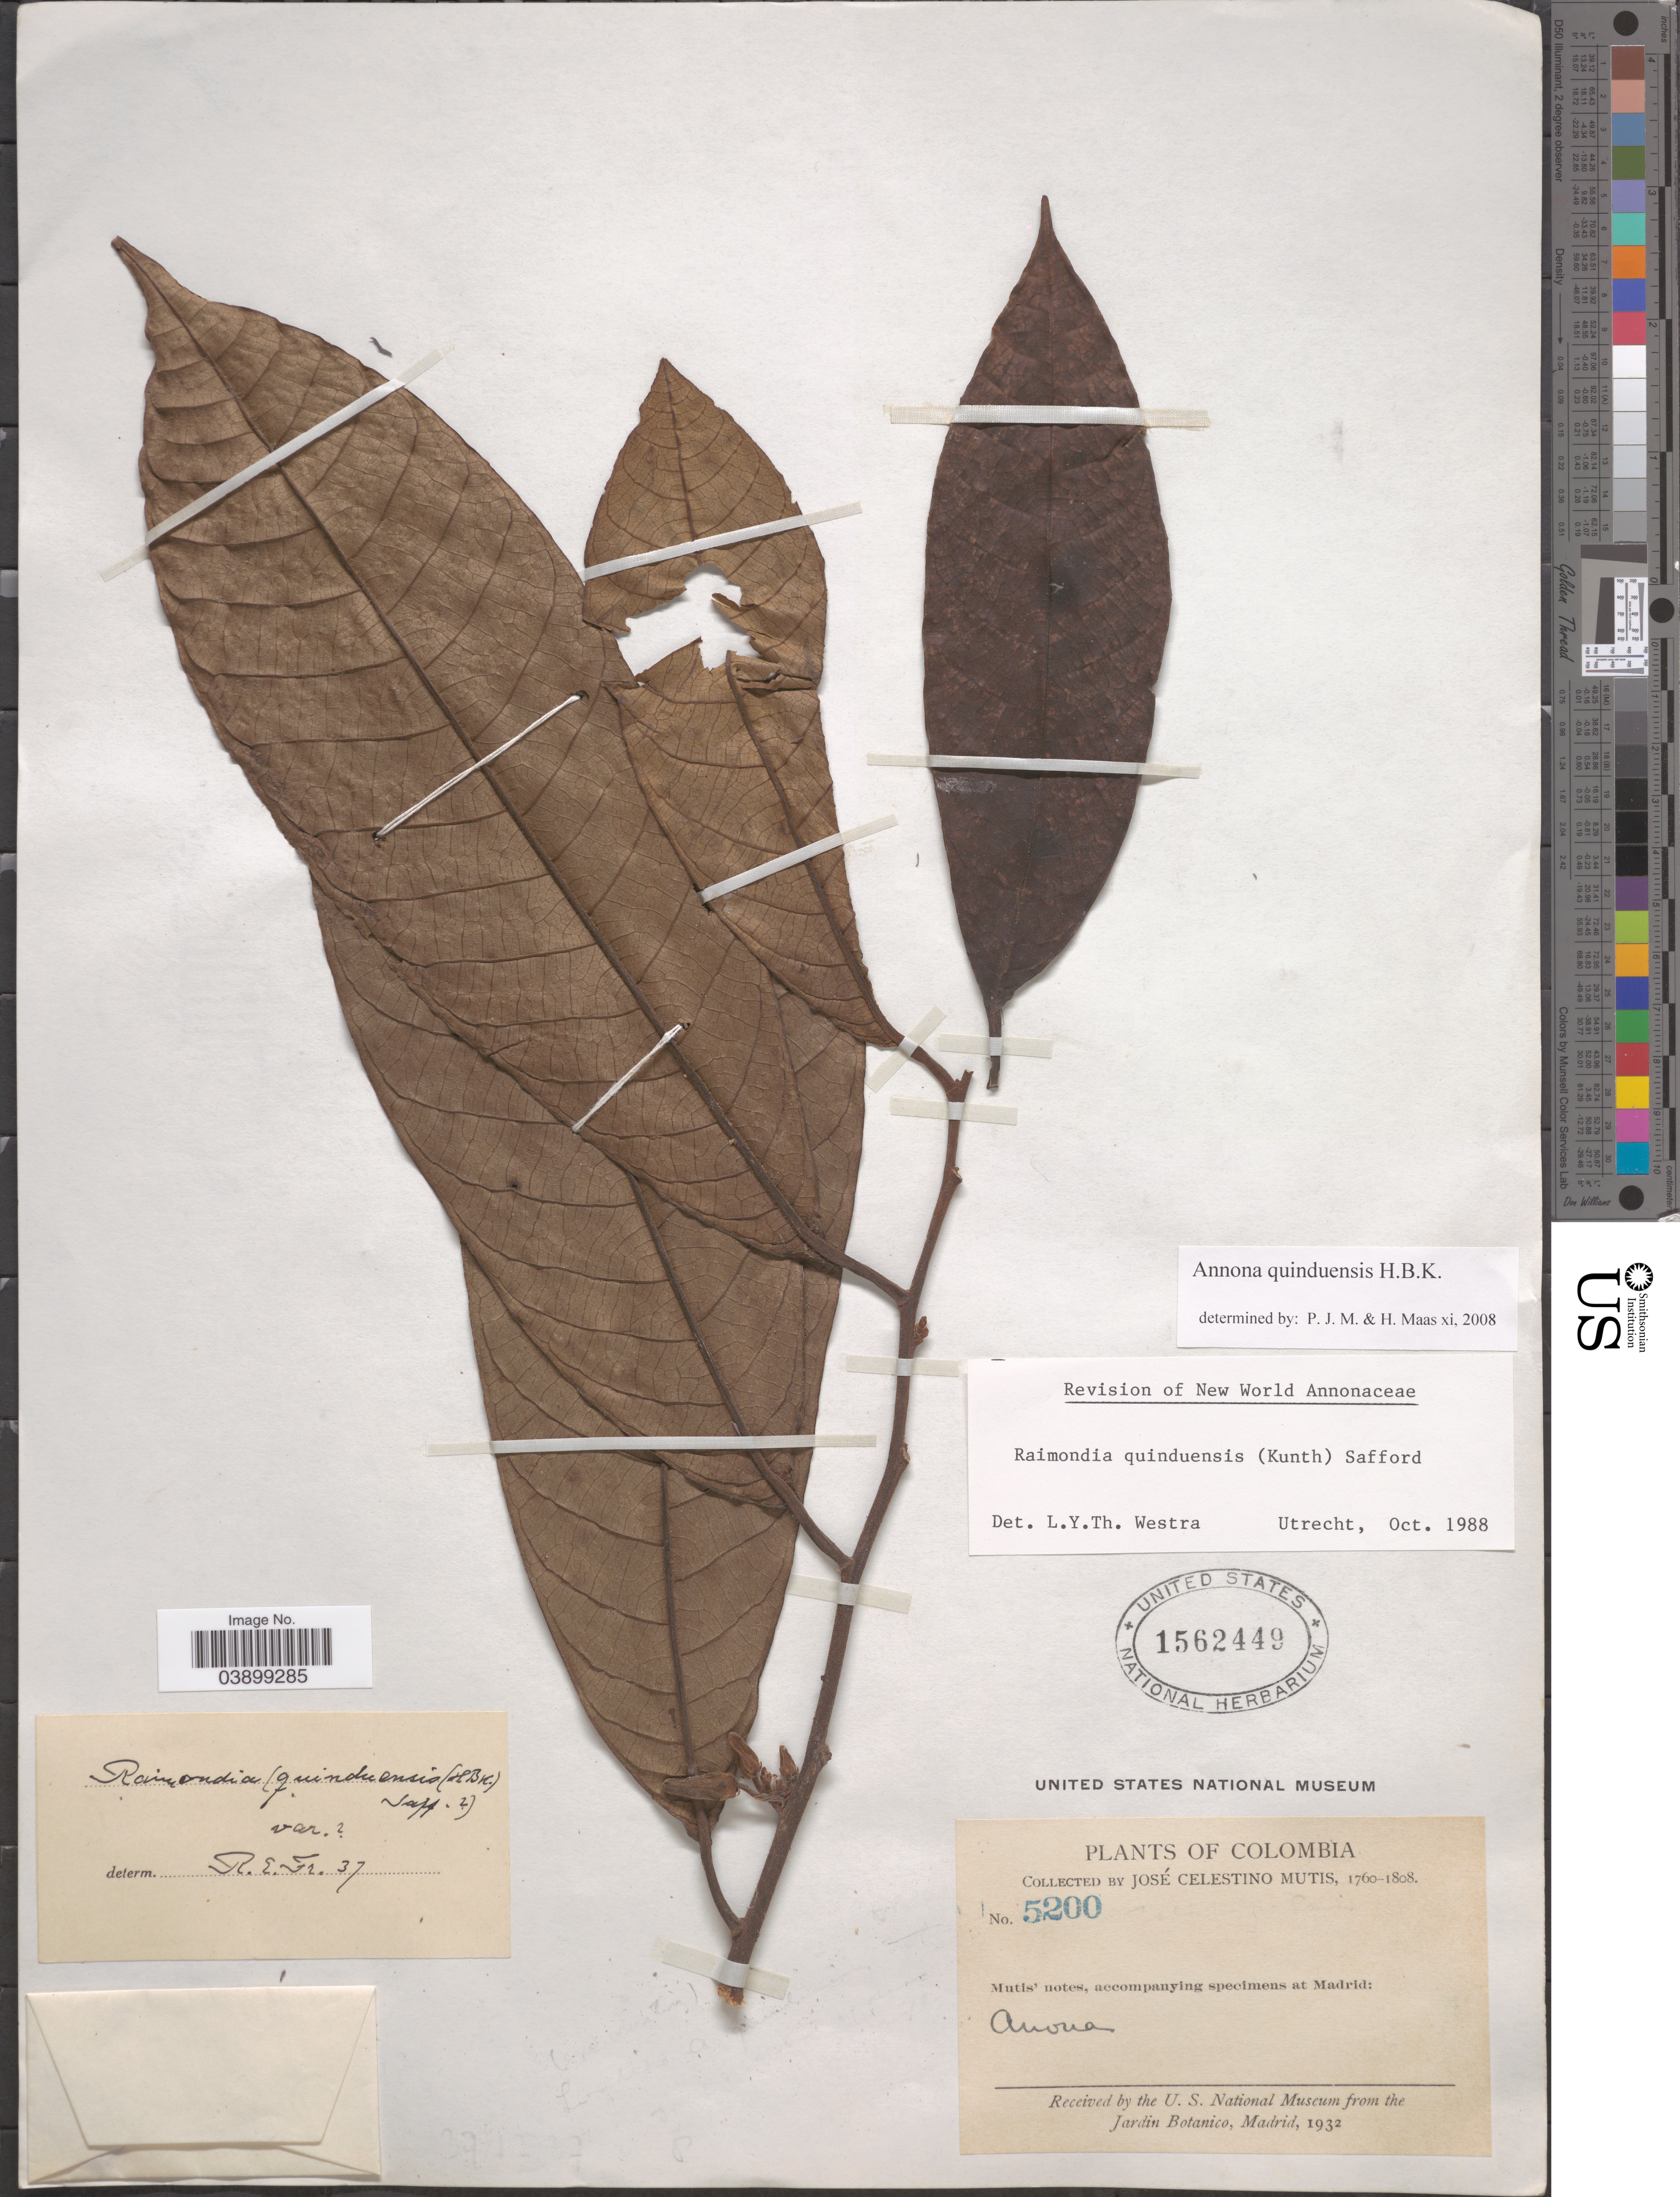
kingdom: Plantae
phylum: Tracheophyta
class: Magnoliopsida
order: Magnoliales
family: Annonaceae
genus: Annona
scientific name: Annona quinduensis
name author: Kunth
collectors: J. C. B. Mutis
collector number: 5200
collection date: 1760/1808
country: Colombia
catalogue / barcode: US 1562449